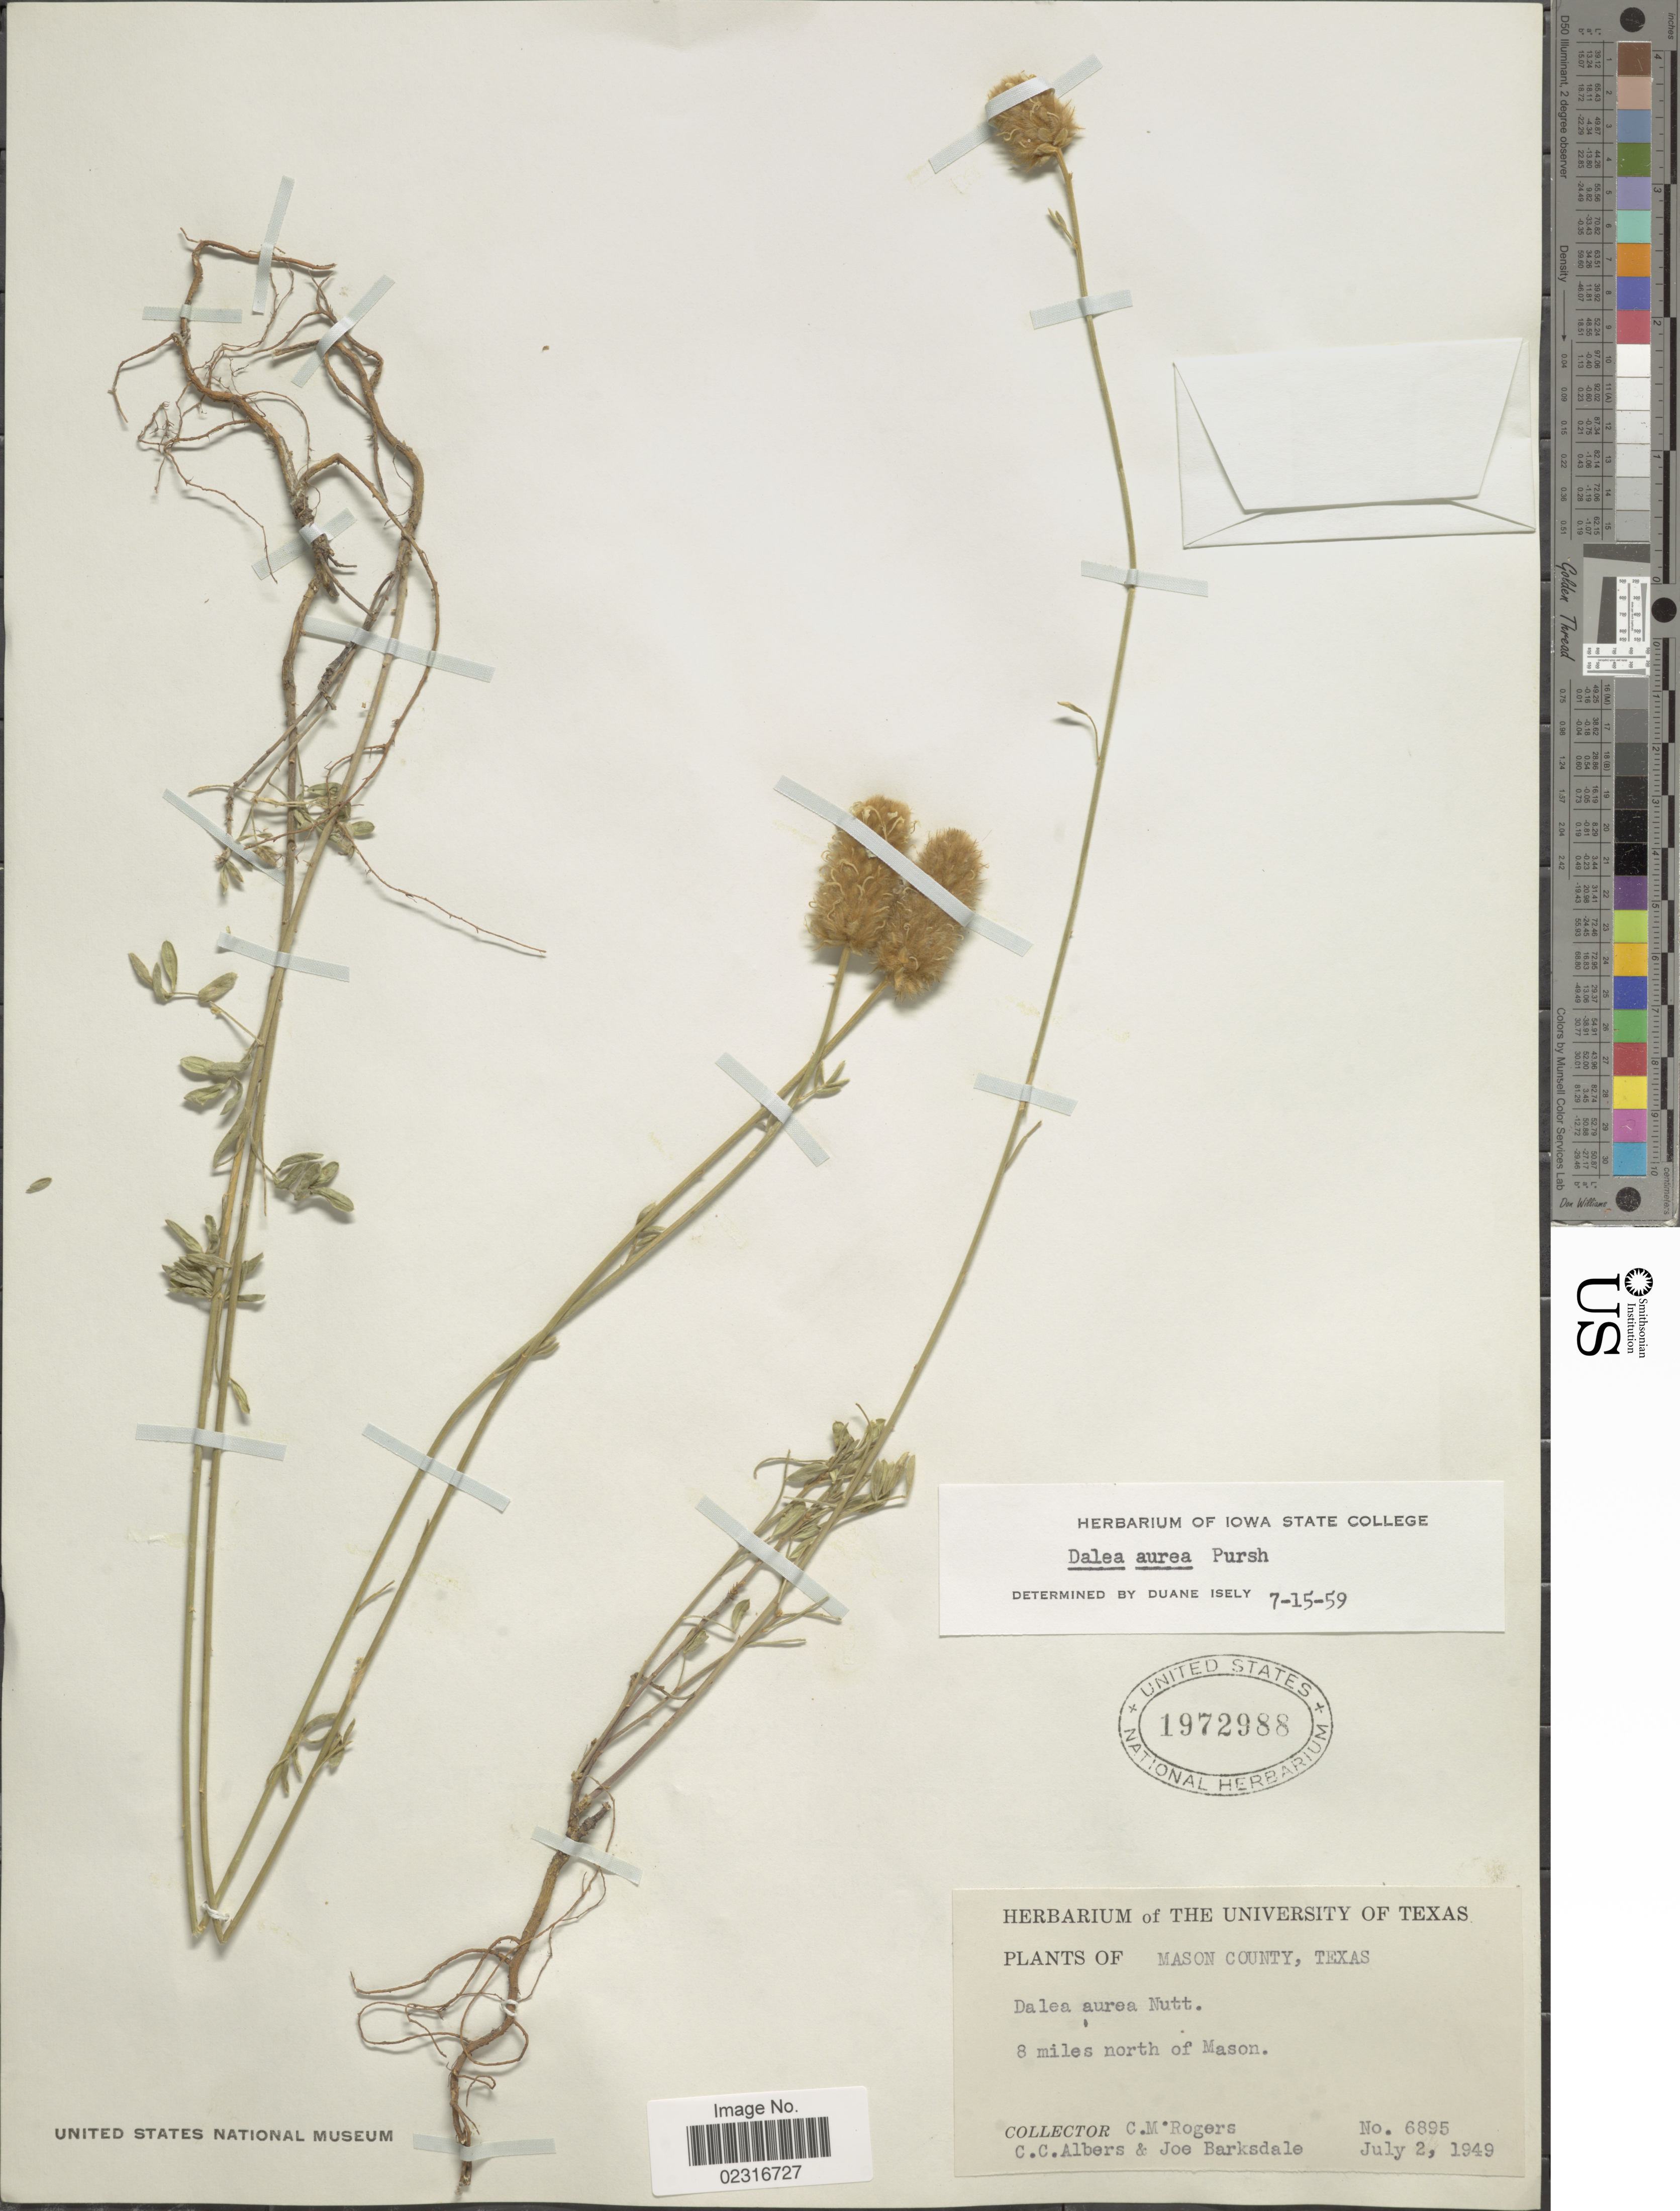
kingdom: Plantae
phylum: Tracheophyta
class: Magnoliopsida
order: Fabales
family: Fabaceae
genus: Dalea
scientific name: Dalea aurea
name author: Nutt. ex Pursh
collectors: C. M. Rogers, C. Albers & J. Barksdale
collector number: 6895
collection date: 1949-07-02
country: United States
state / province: Texas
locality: Mason County. 8 miles north of Mason.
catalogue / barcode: US 1972988